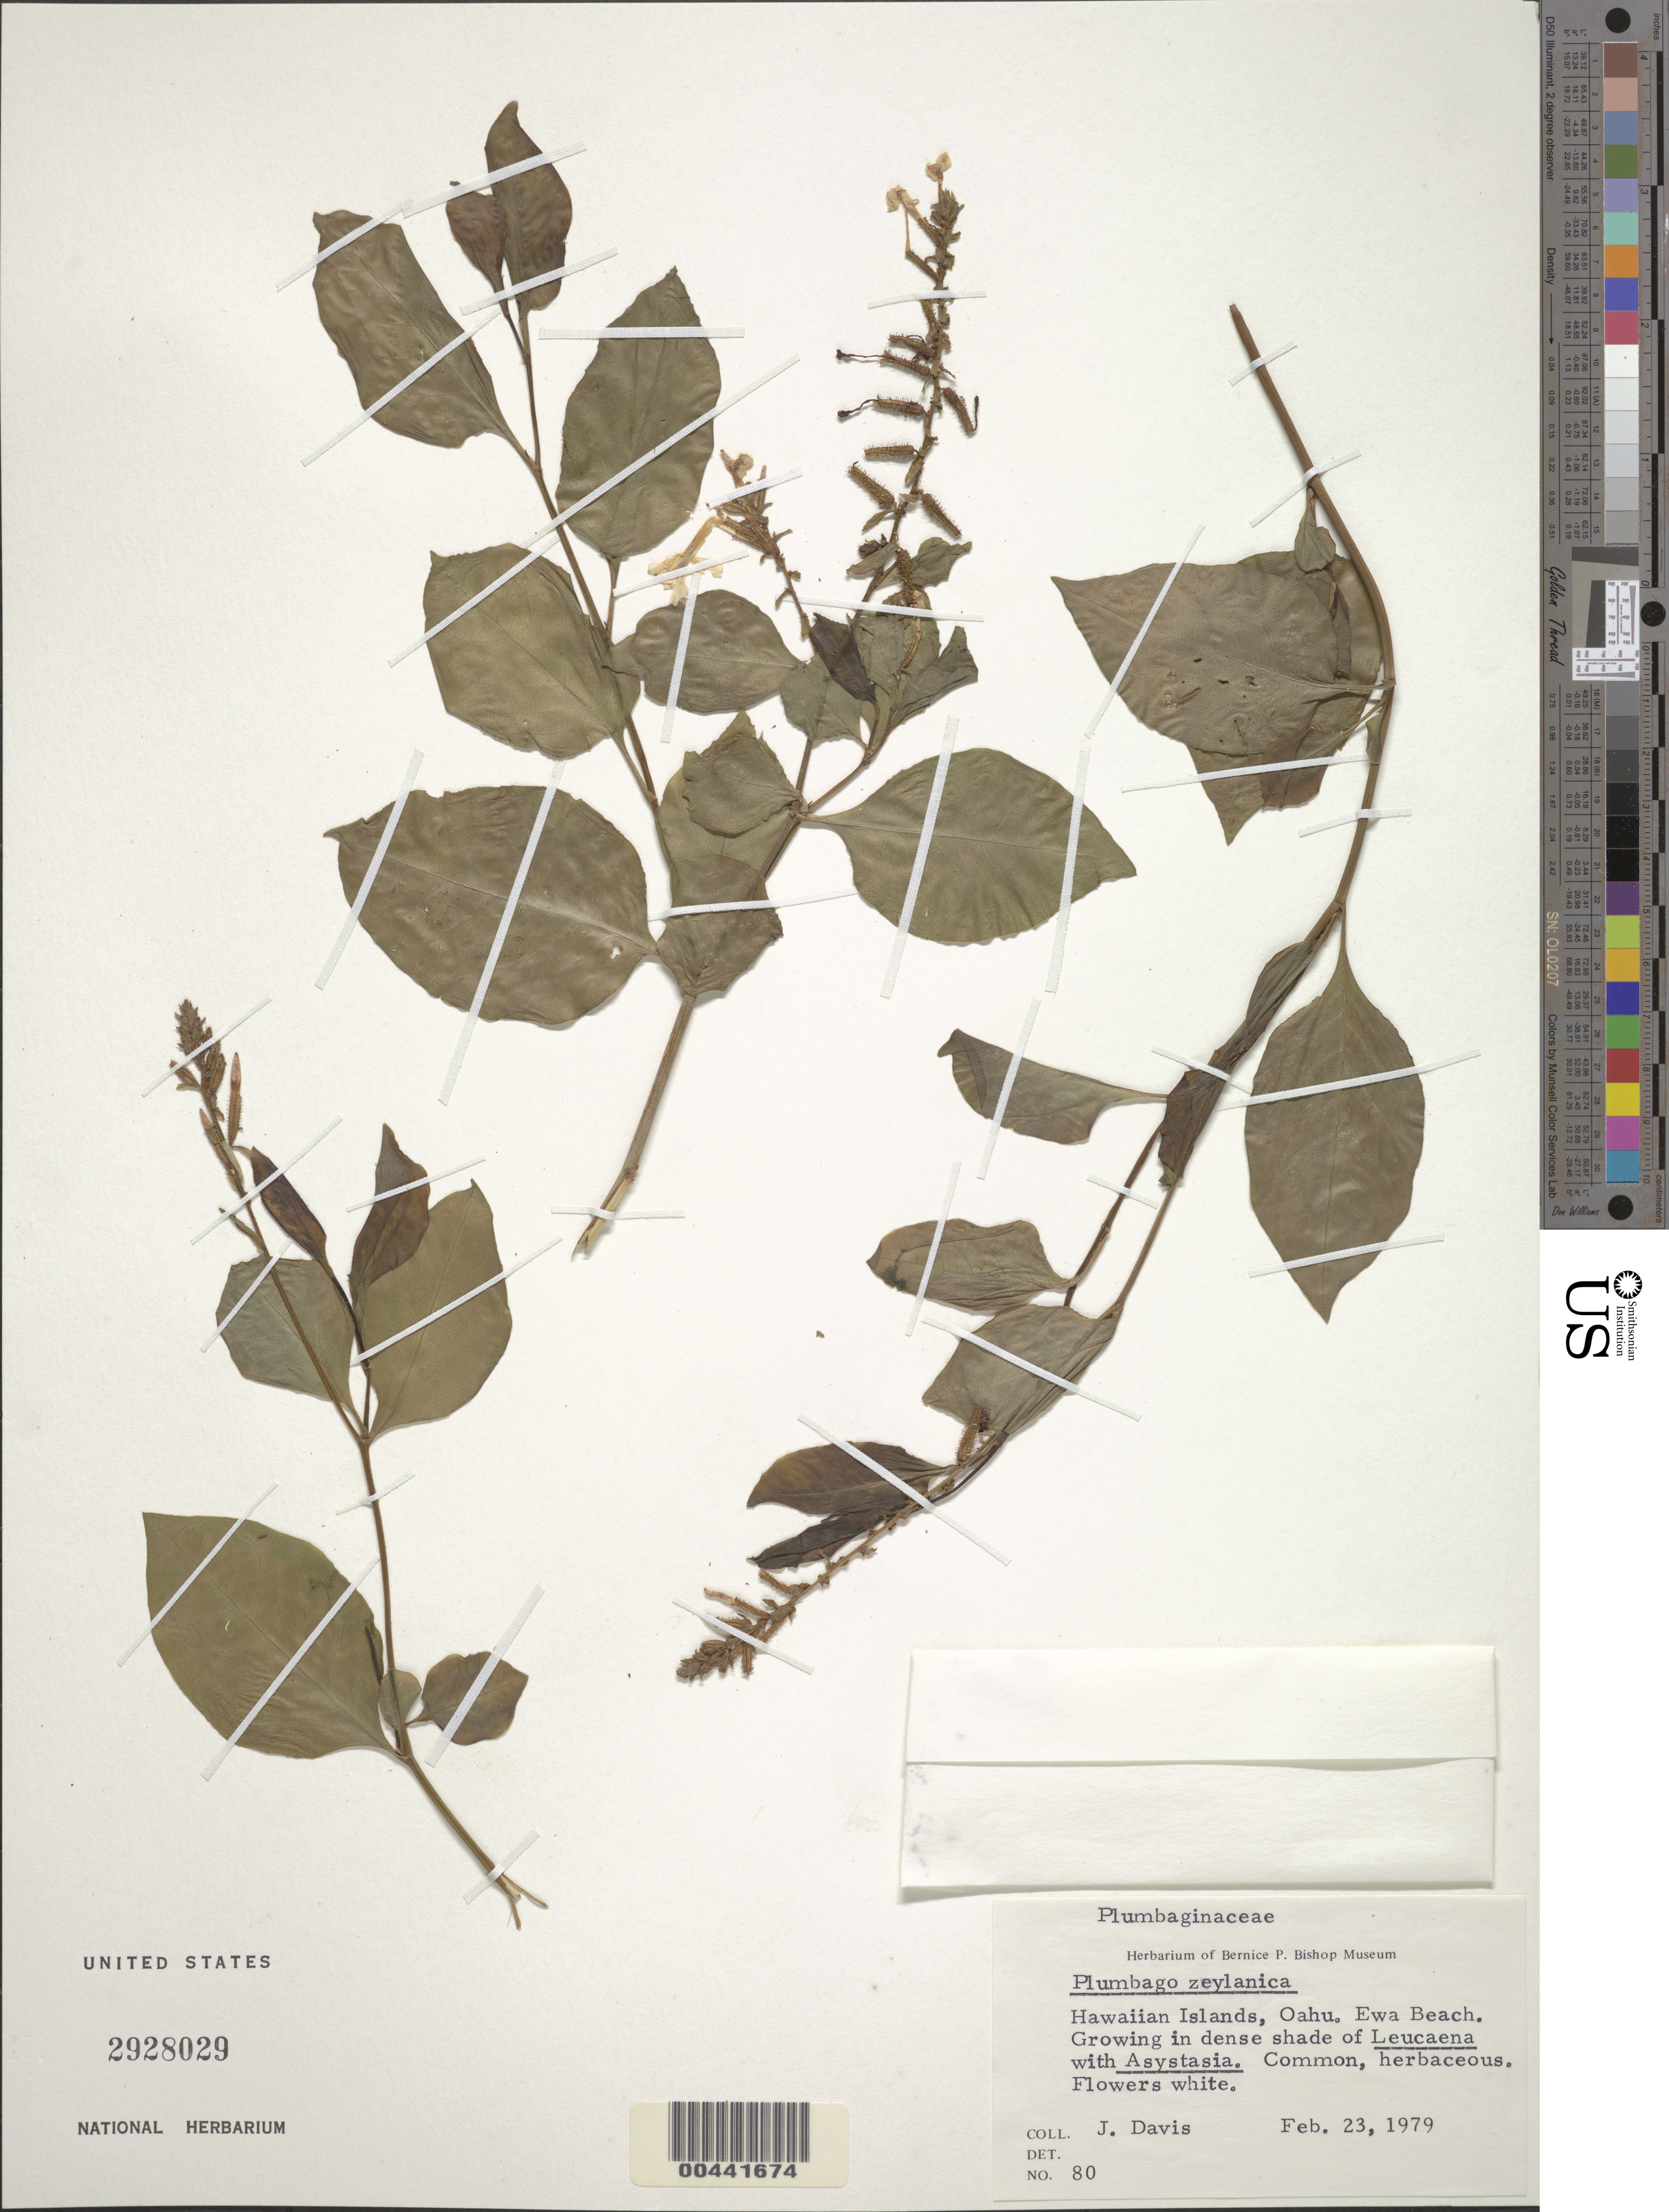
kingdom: Plantae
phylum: Tracheophyta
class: Magnoliopsida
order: Caryophyllales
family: Plumbaginaceae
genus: Plumbago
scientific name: Plumbago zeylanica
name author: L.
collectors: J. Davis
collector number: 80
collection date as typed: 23 Feb 1979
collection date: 1979-02-23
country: United States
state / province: Hawaii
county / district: Honolulu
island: Oahu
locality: Ewa Beach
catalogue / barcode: US 2928029